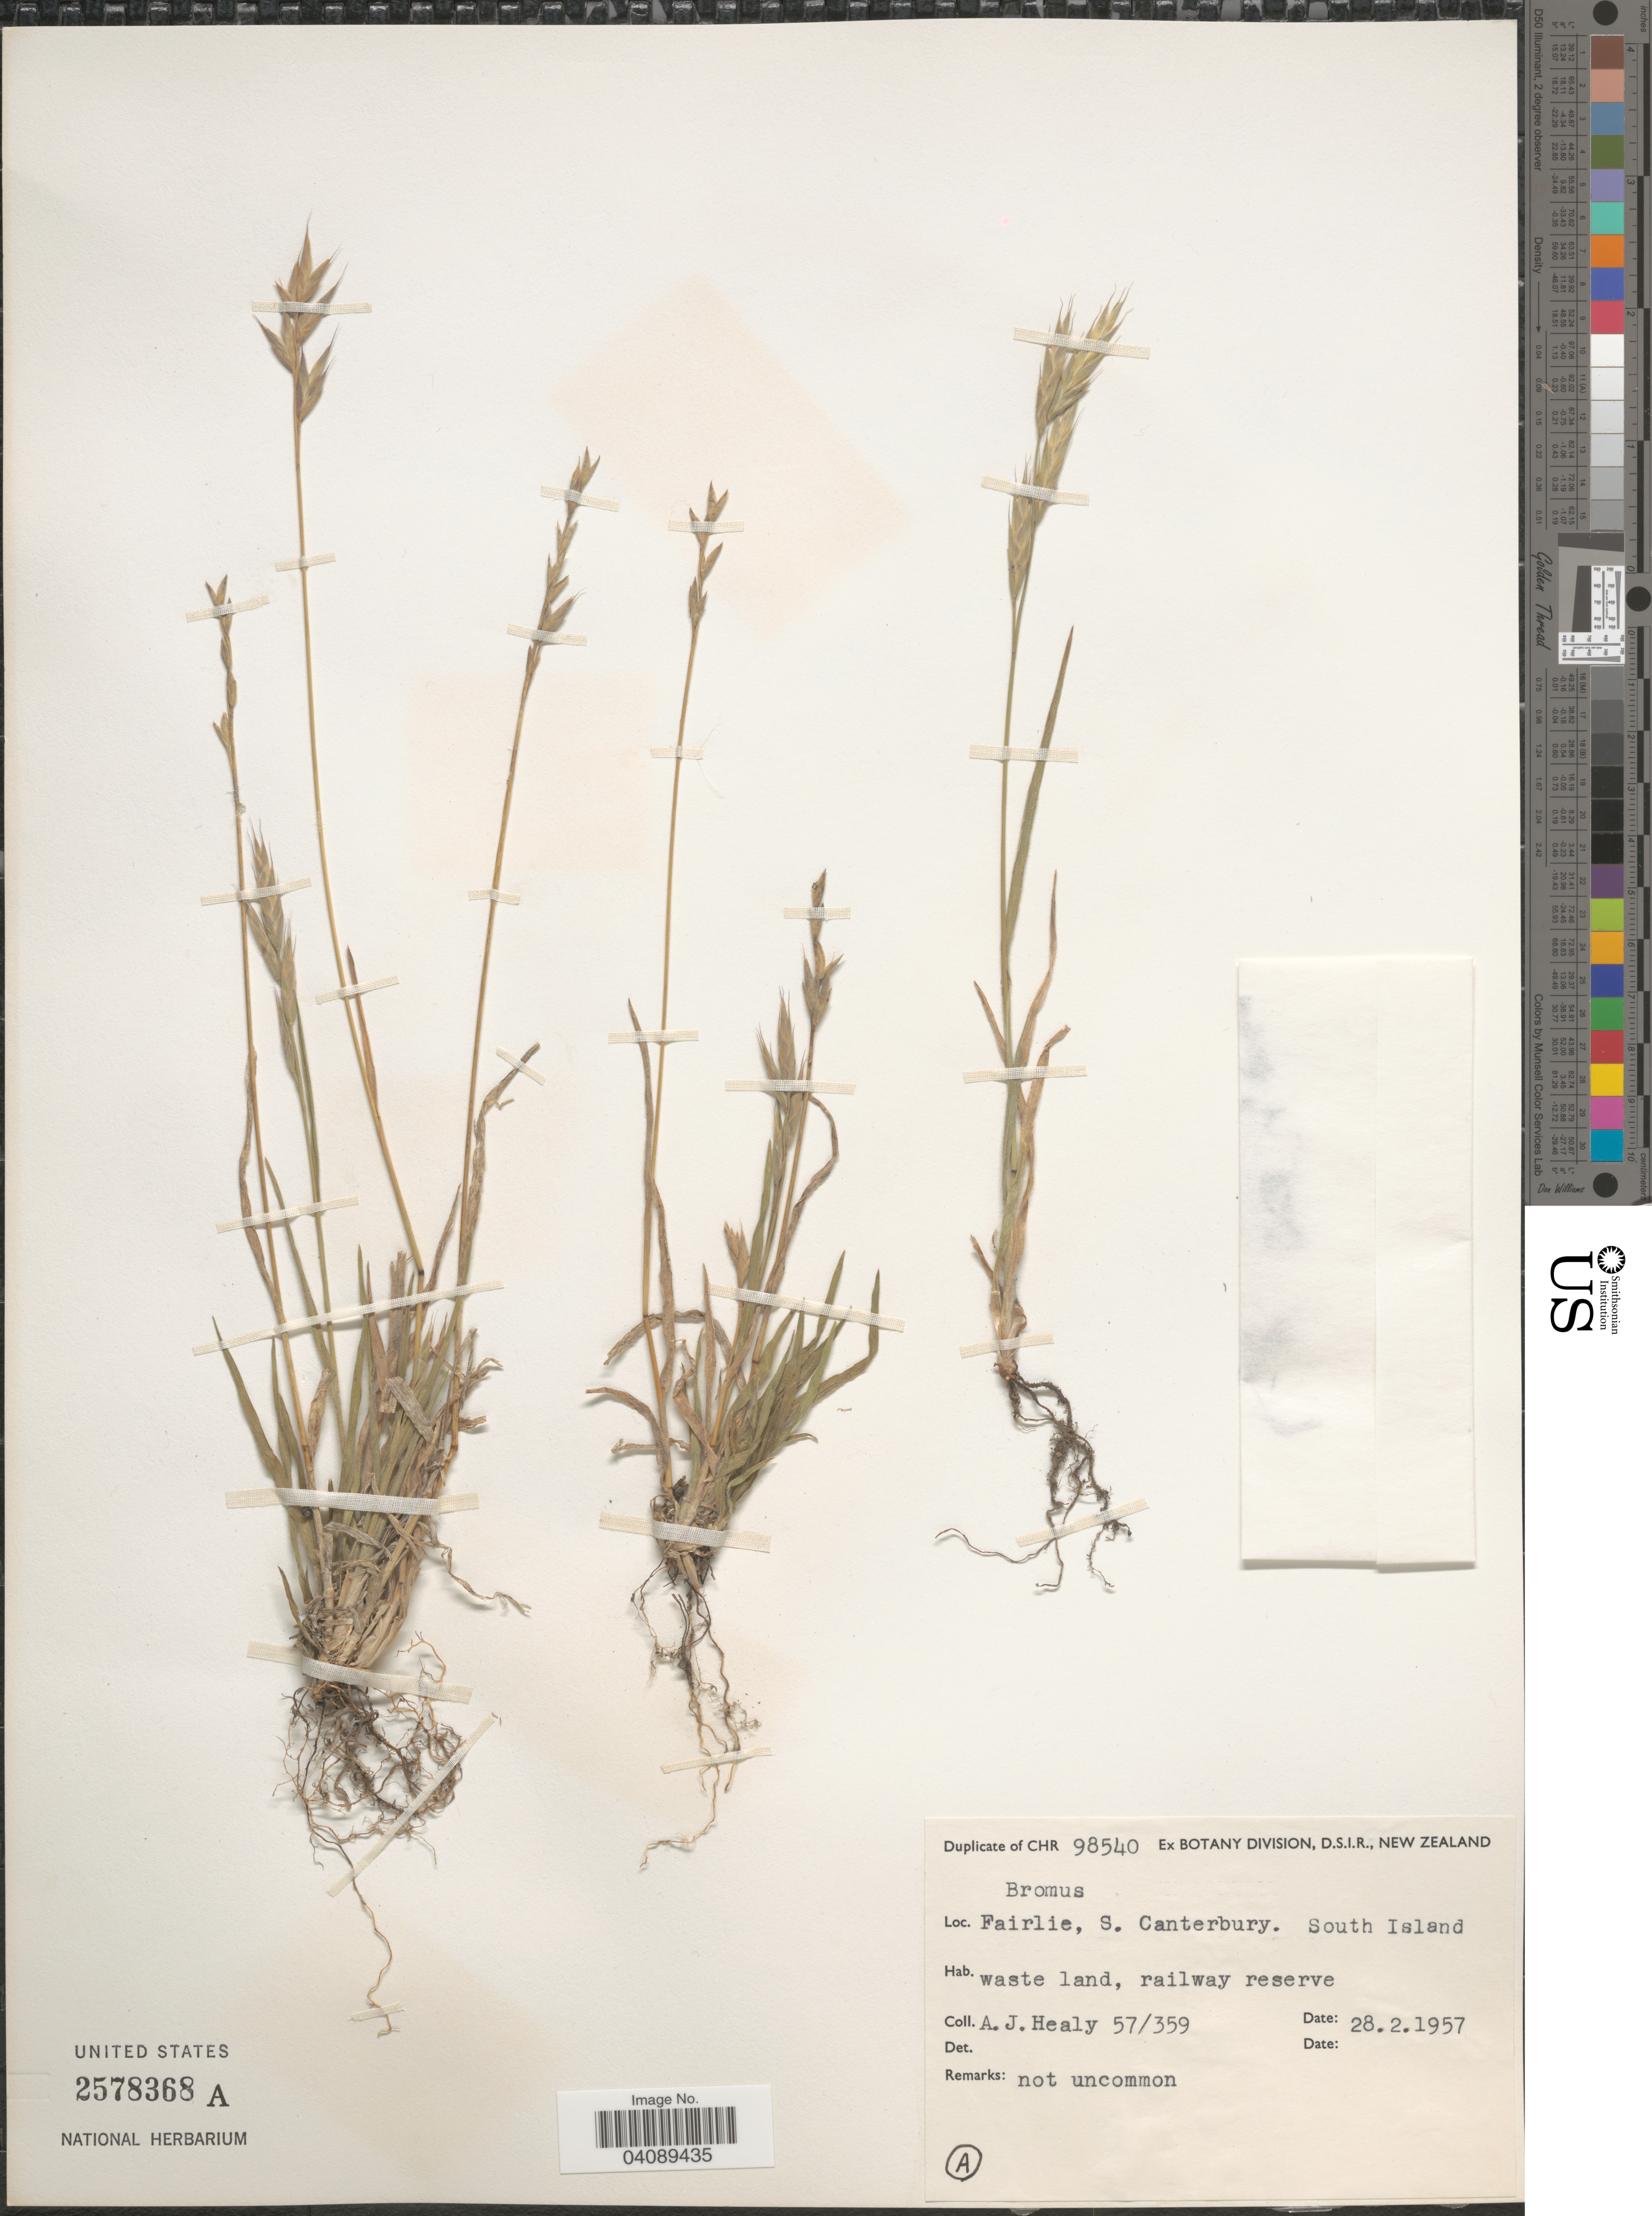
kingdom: Plantae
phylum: Tracheophyta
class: Liliopsida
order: Poales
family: Poaceae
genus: Bromus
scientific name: Bromus sp.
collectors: A. Healy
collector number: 57/359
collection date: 1957-02-28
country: New Zealand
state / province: Canterbury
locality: Fairlie, S. Canterbury. South Island. Waste land, railway reserve.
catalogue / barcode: US 2578368A